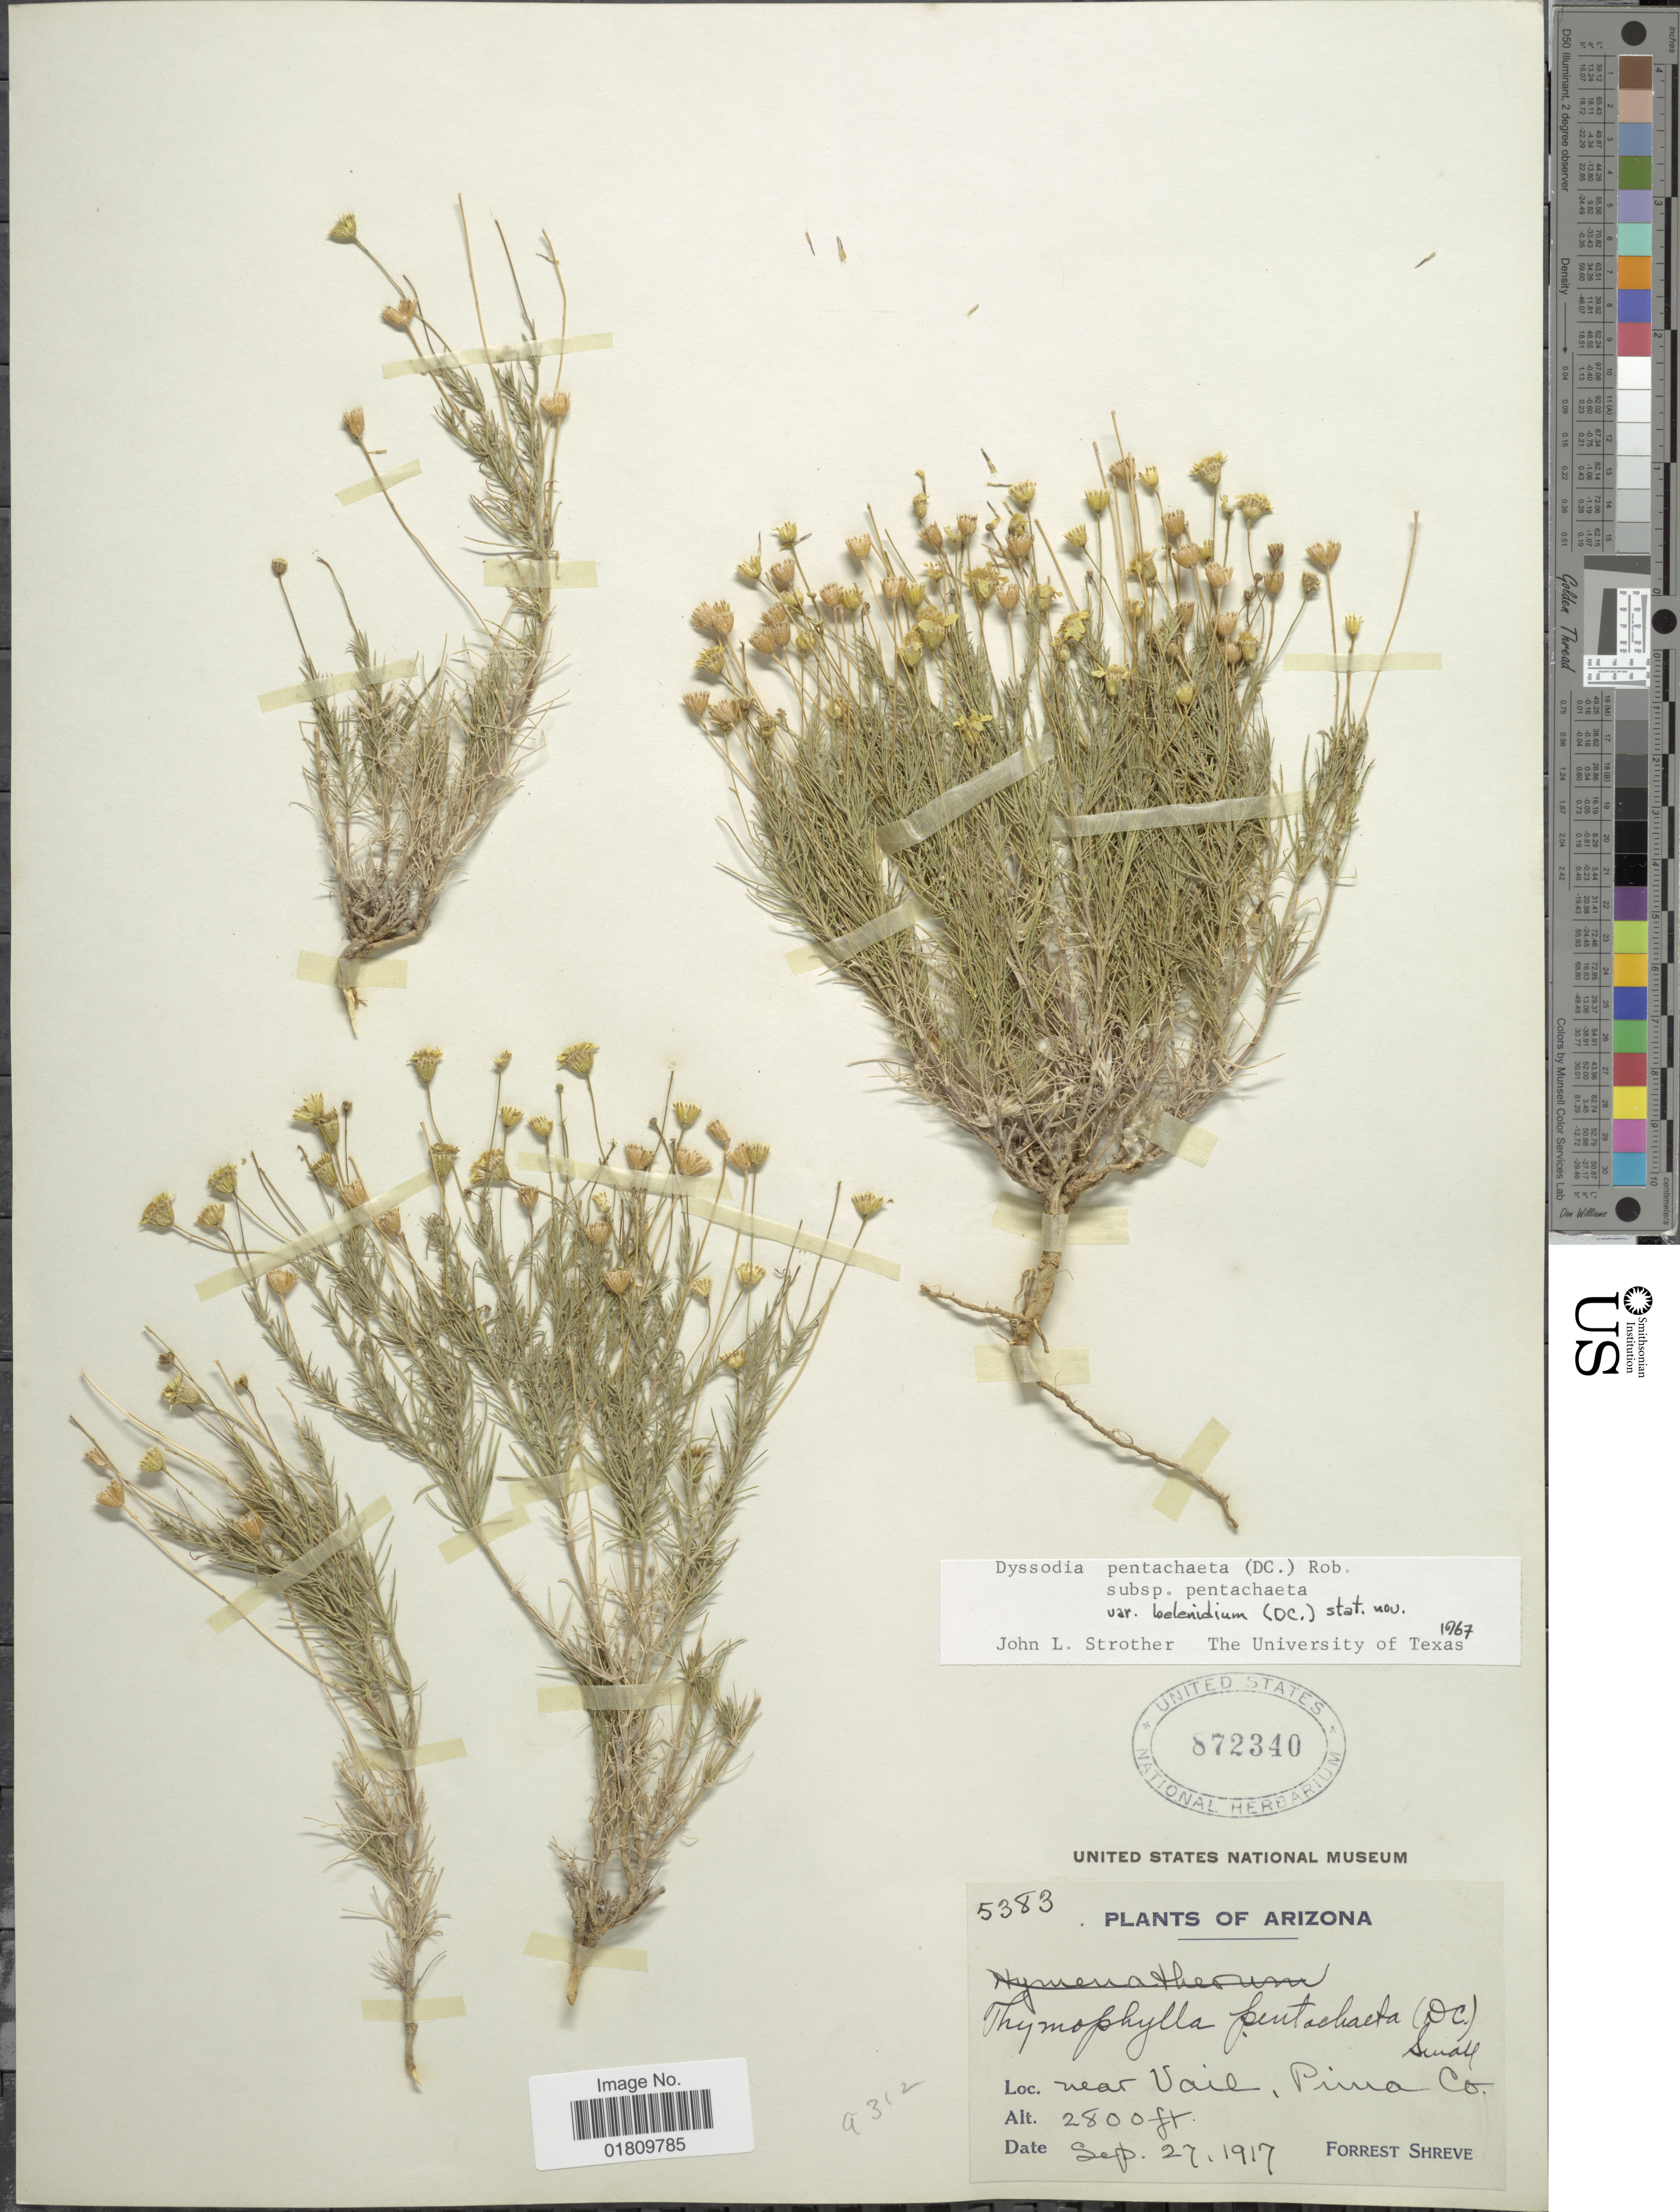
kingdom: Plantae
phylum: Tracheophyta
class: Magnoliopsida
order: Asterales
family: Asteraceae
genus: Thymophylla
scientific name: Thymophylla pentachaeta var. belenidium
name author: (DC.) Strother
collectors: F. Shreve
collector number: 5383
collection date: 1917-09-27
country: United States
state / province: Arizona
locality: Near Vail, Pina Co.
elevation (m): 853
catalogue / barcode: US 872340